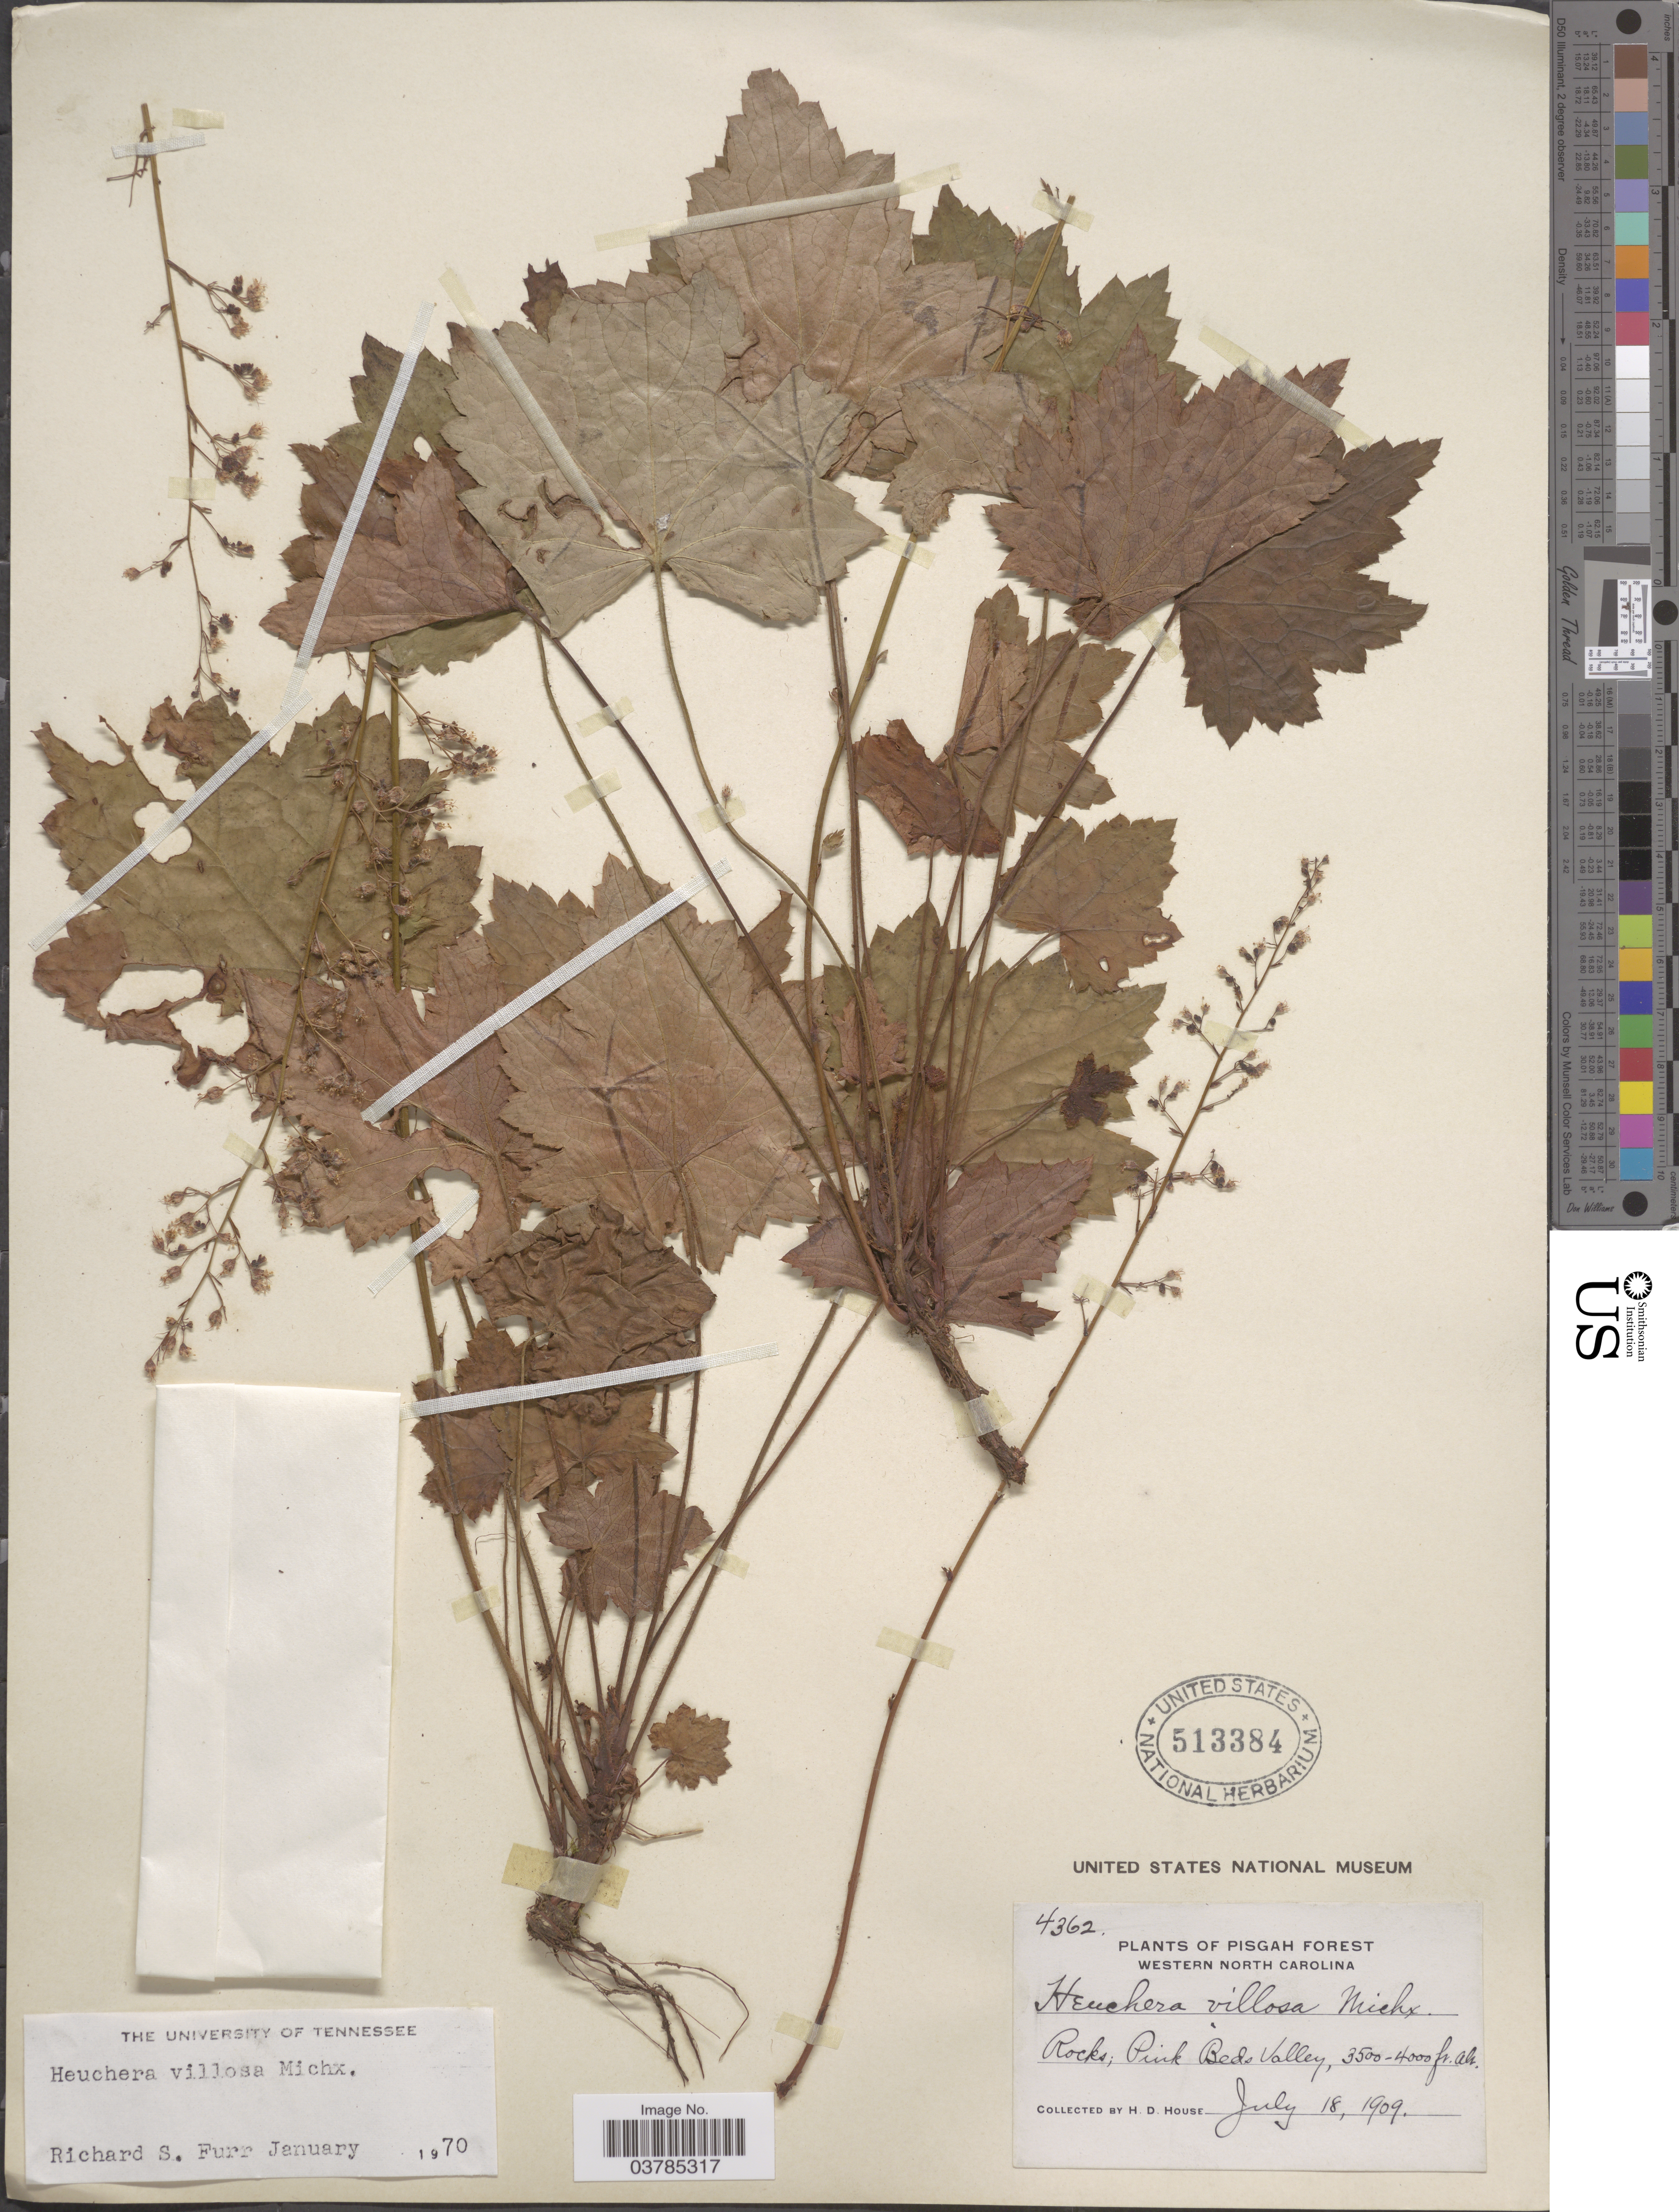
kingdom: Plantae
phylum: Tracheophyta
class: Magnoliopsida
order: Saxifragales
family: Saxifragaceae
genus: Heuchera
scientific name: Heuchera villosa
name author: Michx.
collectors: H. D. House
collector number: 4362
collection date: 1909-07-18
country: United States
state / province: North Carolina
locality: Pisgah Forest. Western North Carolina. Pink Beds Valley.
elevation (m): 1067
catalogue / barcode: US 513384